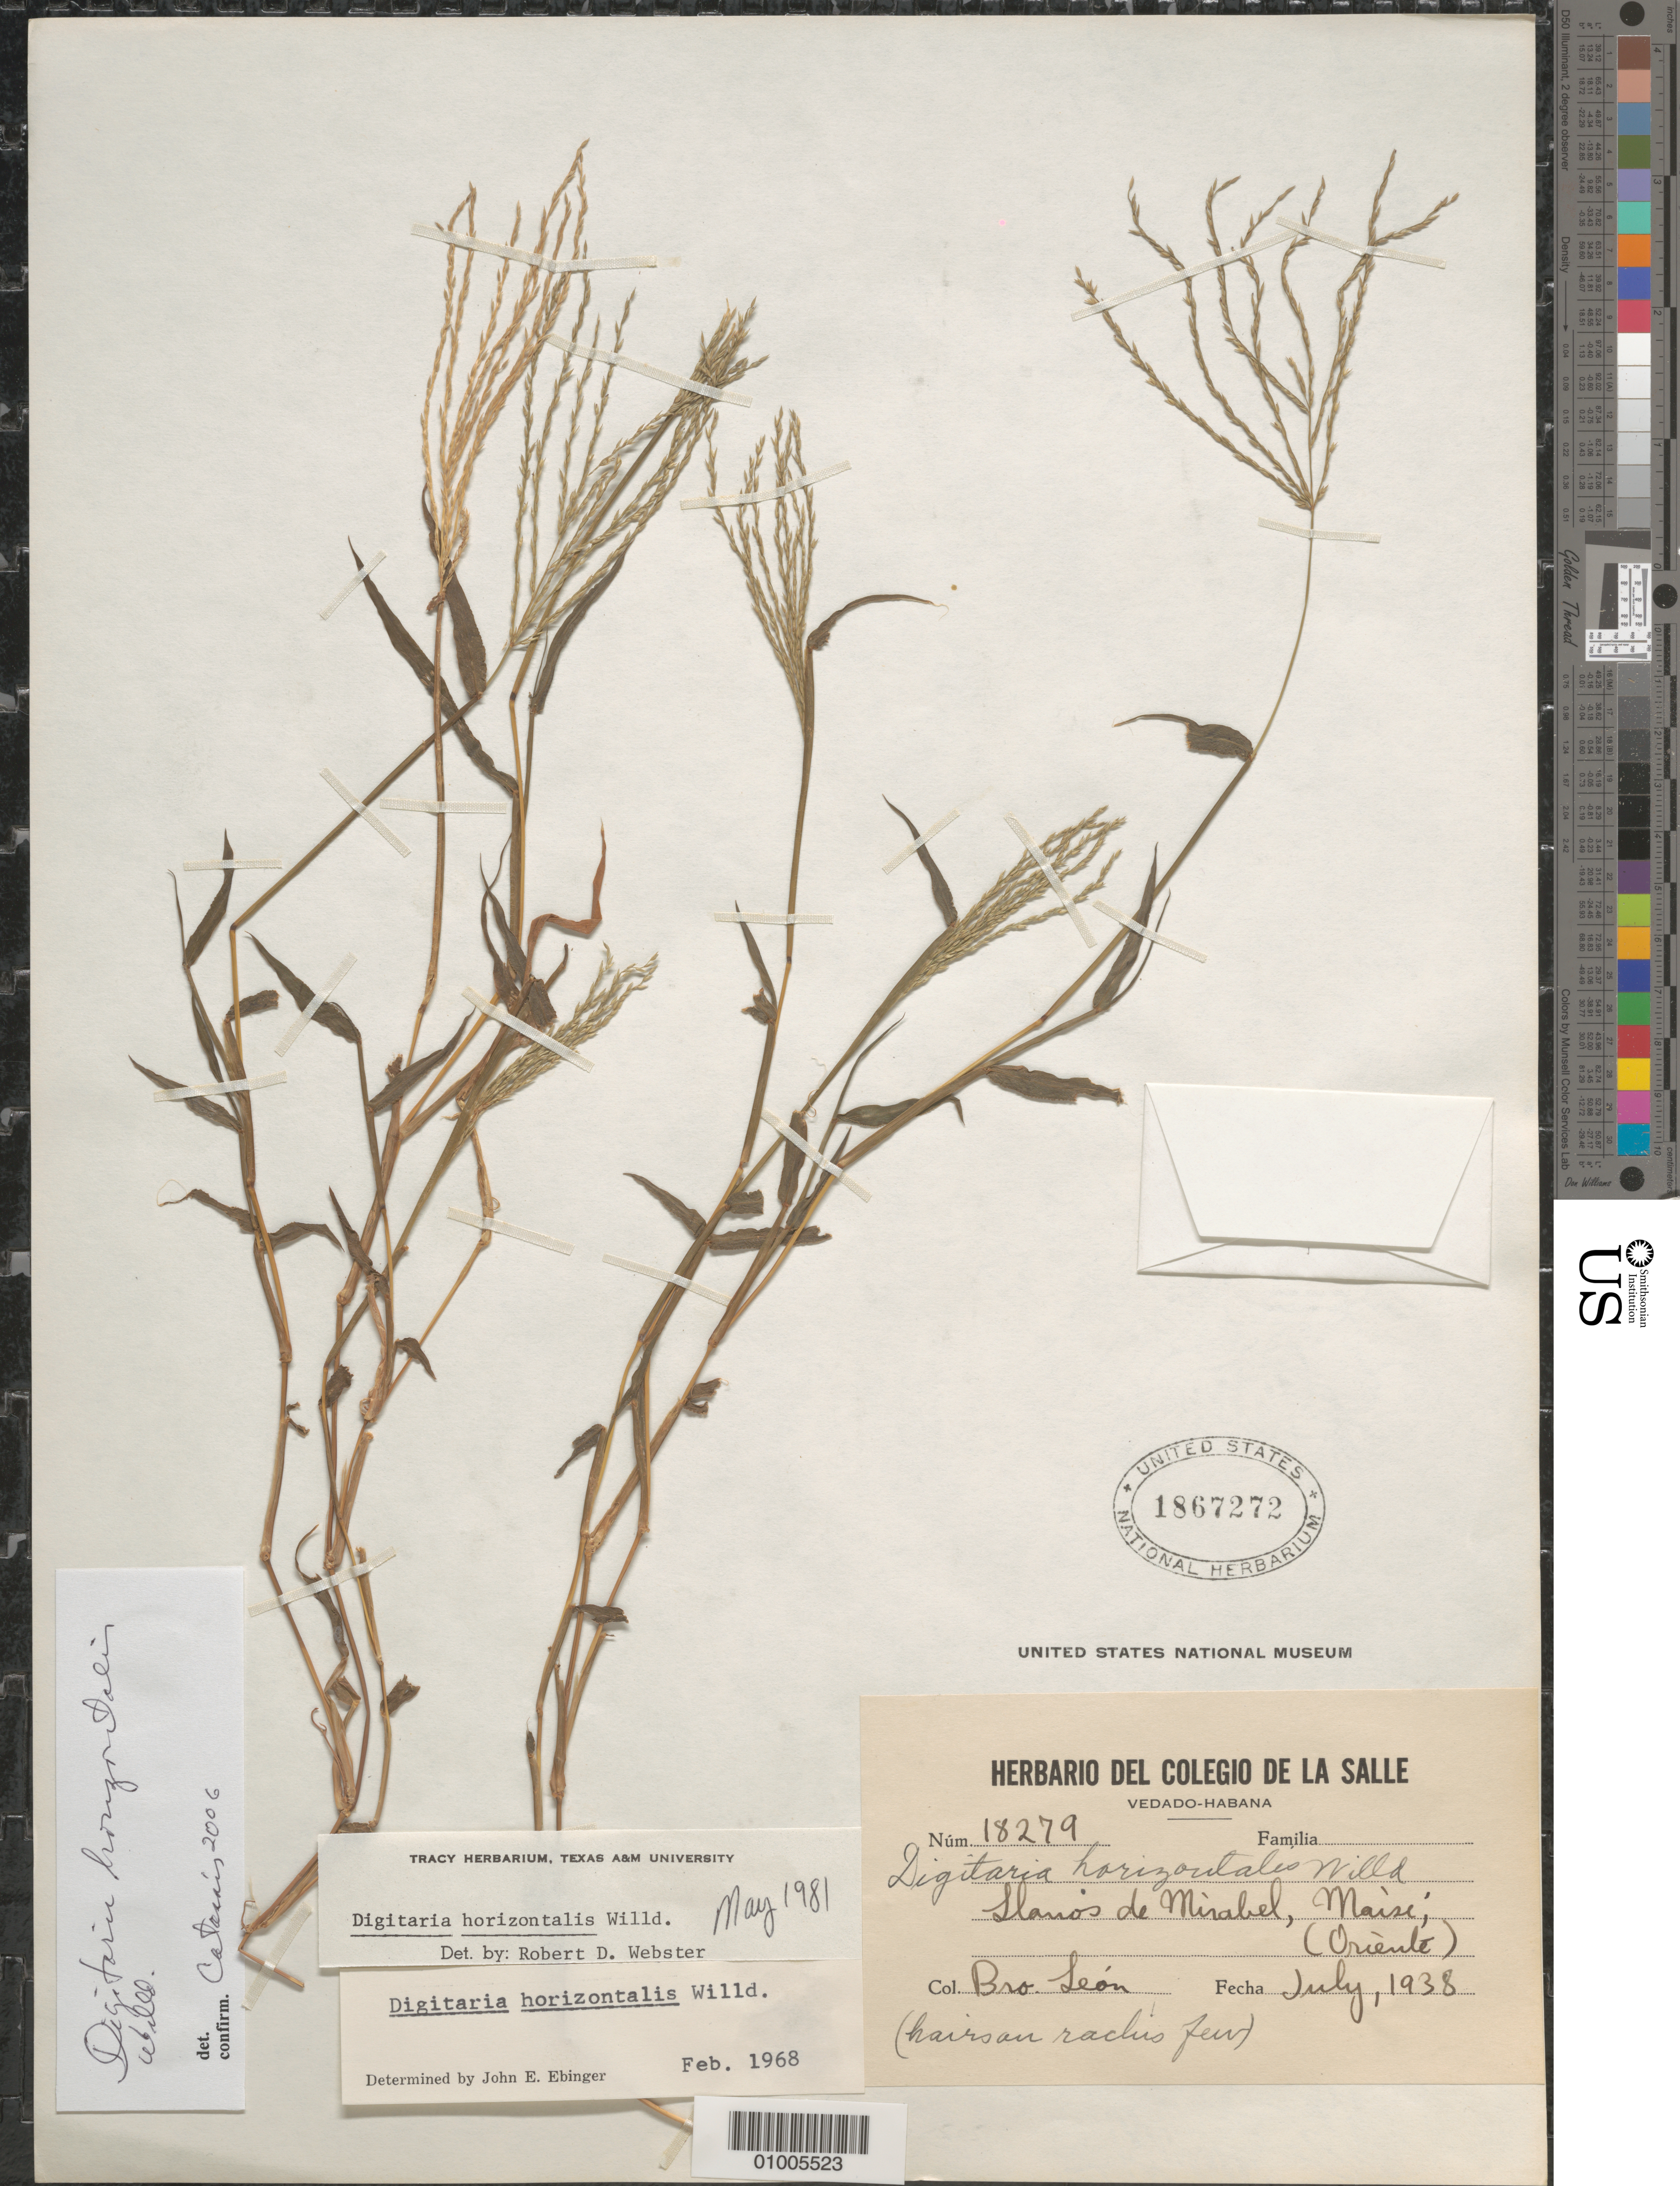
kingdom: Plantae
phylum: Tracheophyta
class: Liliopsida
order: Poales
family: Poaceae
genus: Digitaria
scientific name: Digitaria horizontalis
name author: Willd.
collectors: Bro. León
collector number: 18279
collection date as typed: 01 Jul 1938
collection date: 1938-07-01/1938-07-31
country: Cuba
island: Cuba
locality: de Mirabel, Maise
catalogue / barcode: US 1867272